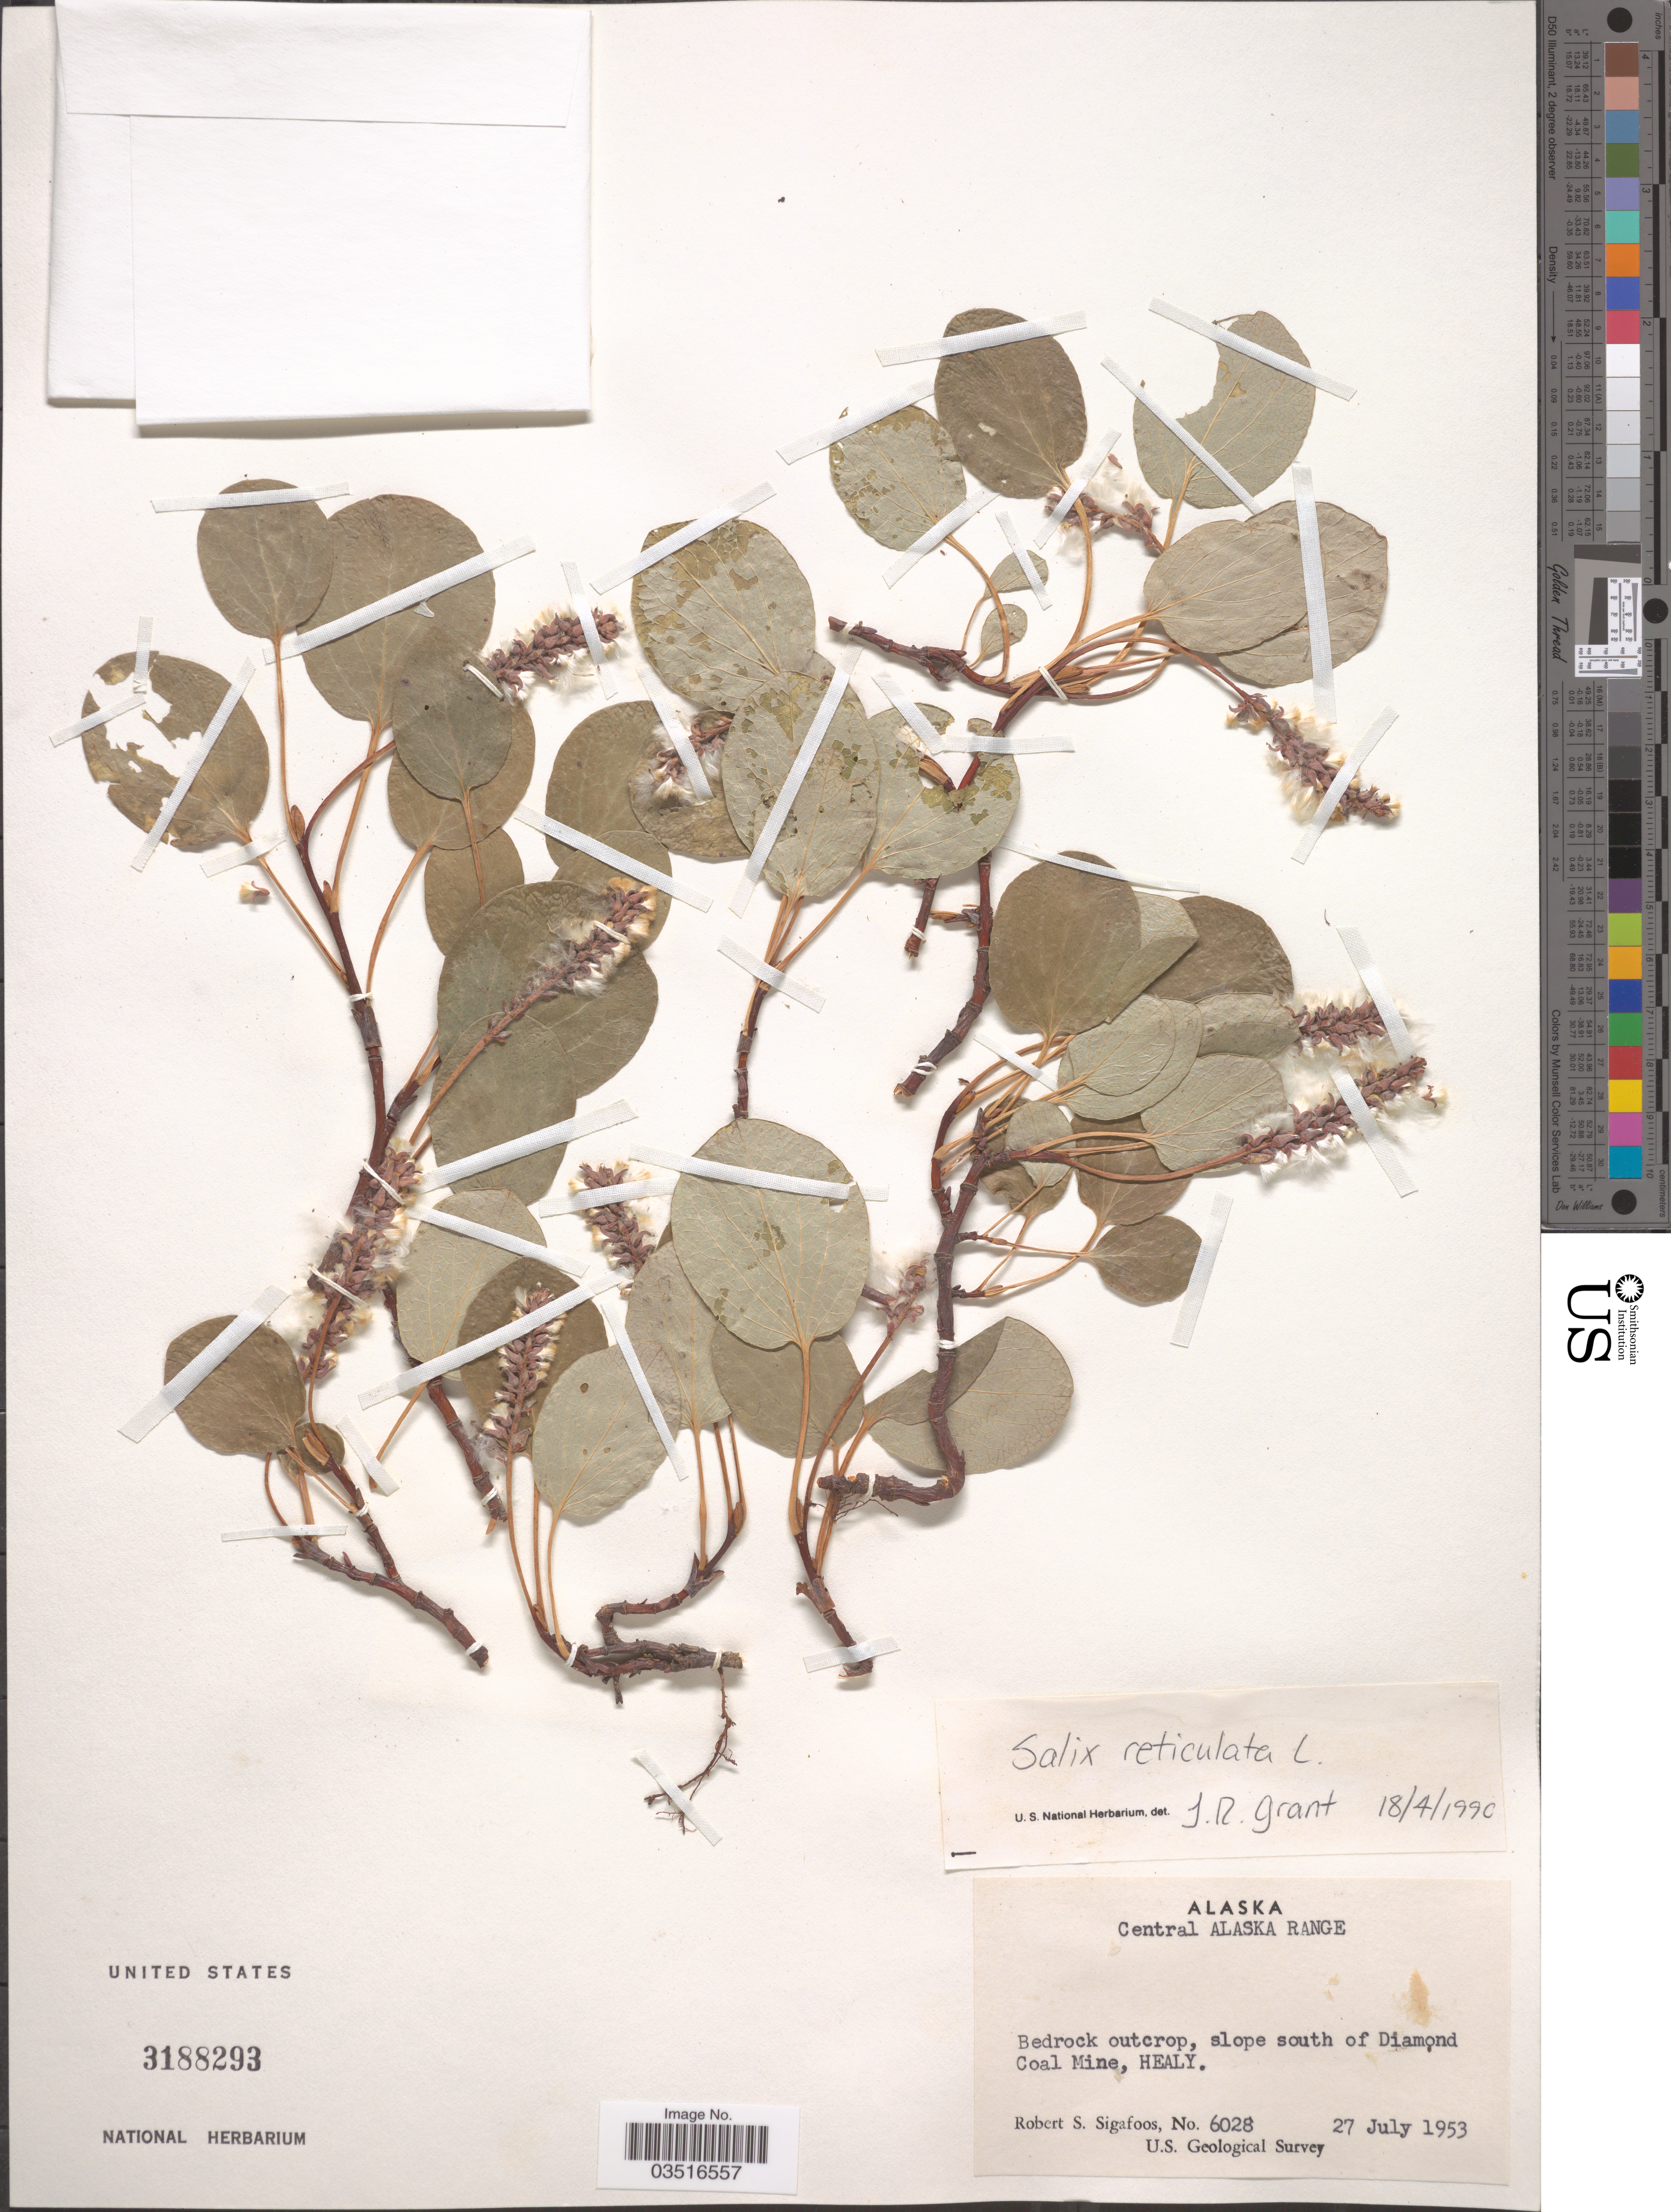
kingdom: Plantae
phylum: Tracheophyta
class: Magnoliopsida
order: Malpighiales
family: Salicaceae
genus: Salix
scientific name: Salix reticulata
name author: L.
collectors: R. Sigafoos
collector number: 6028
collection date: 1953-07-27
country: United States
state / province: Alaska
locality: Central Alaska Range. Slope south of Diamond Coal Mine, Healy.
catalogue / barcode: US 3188293